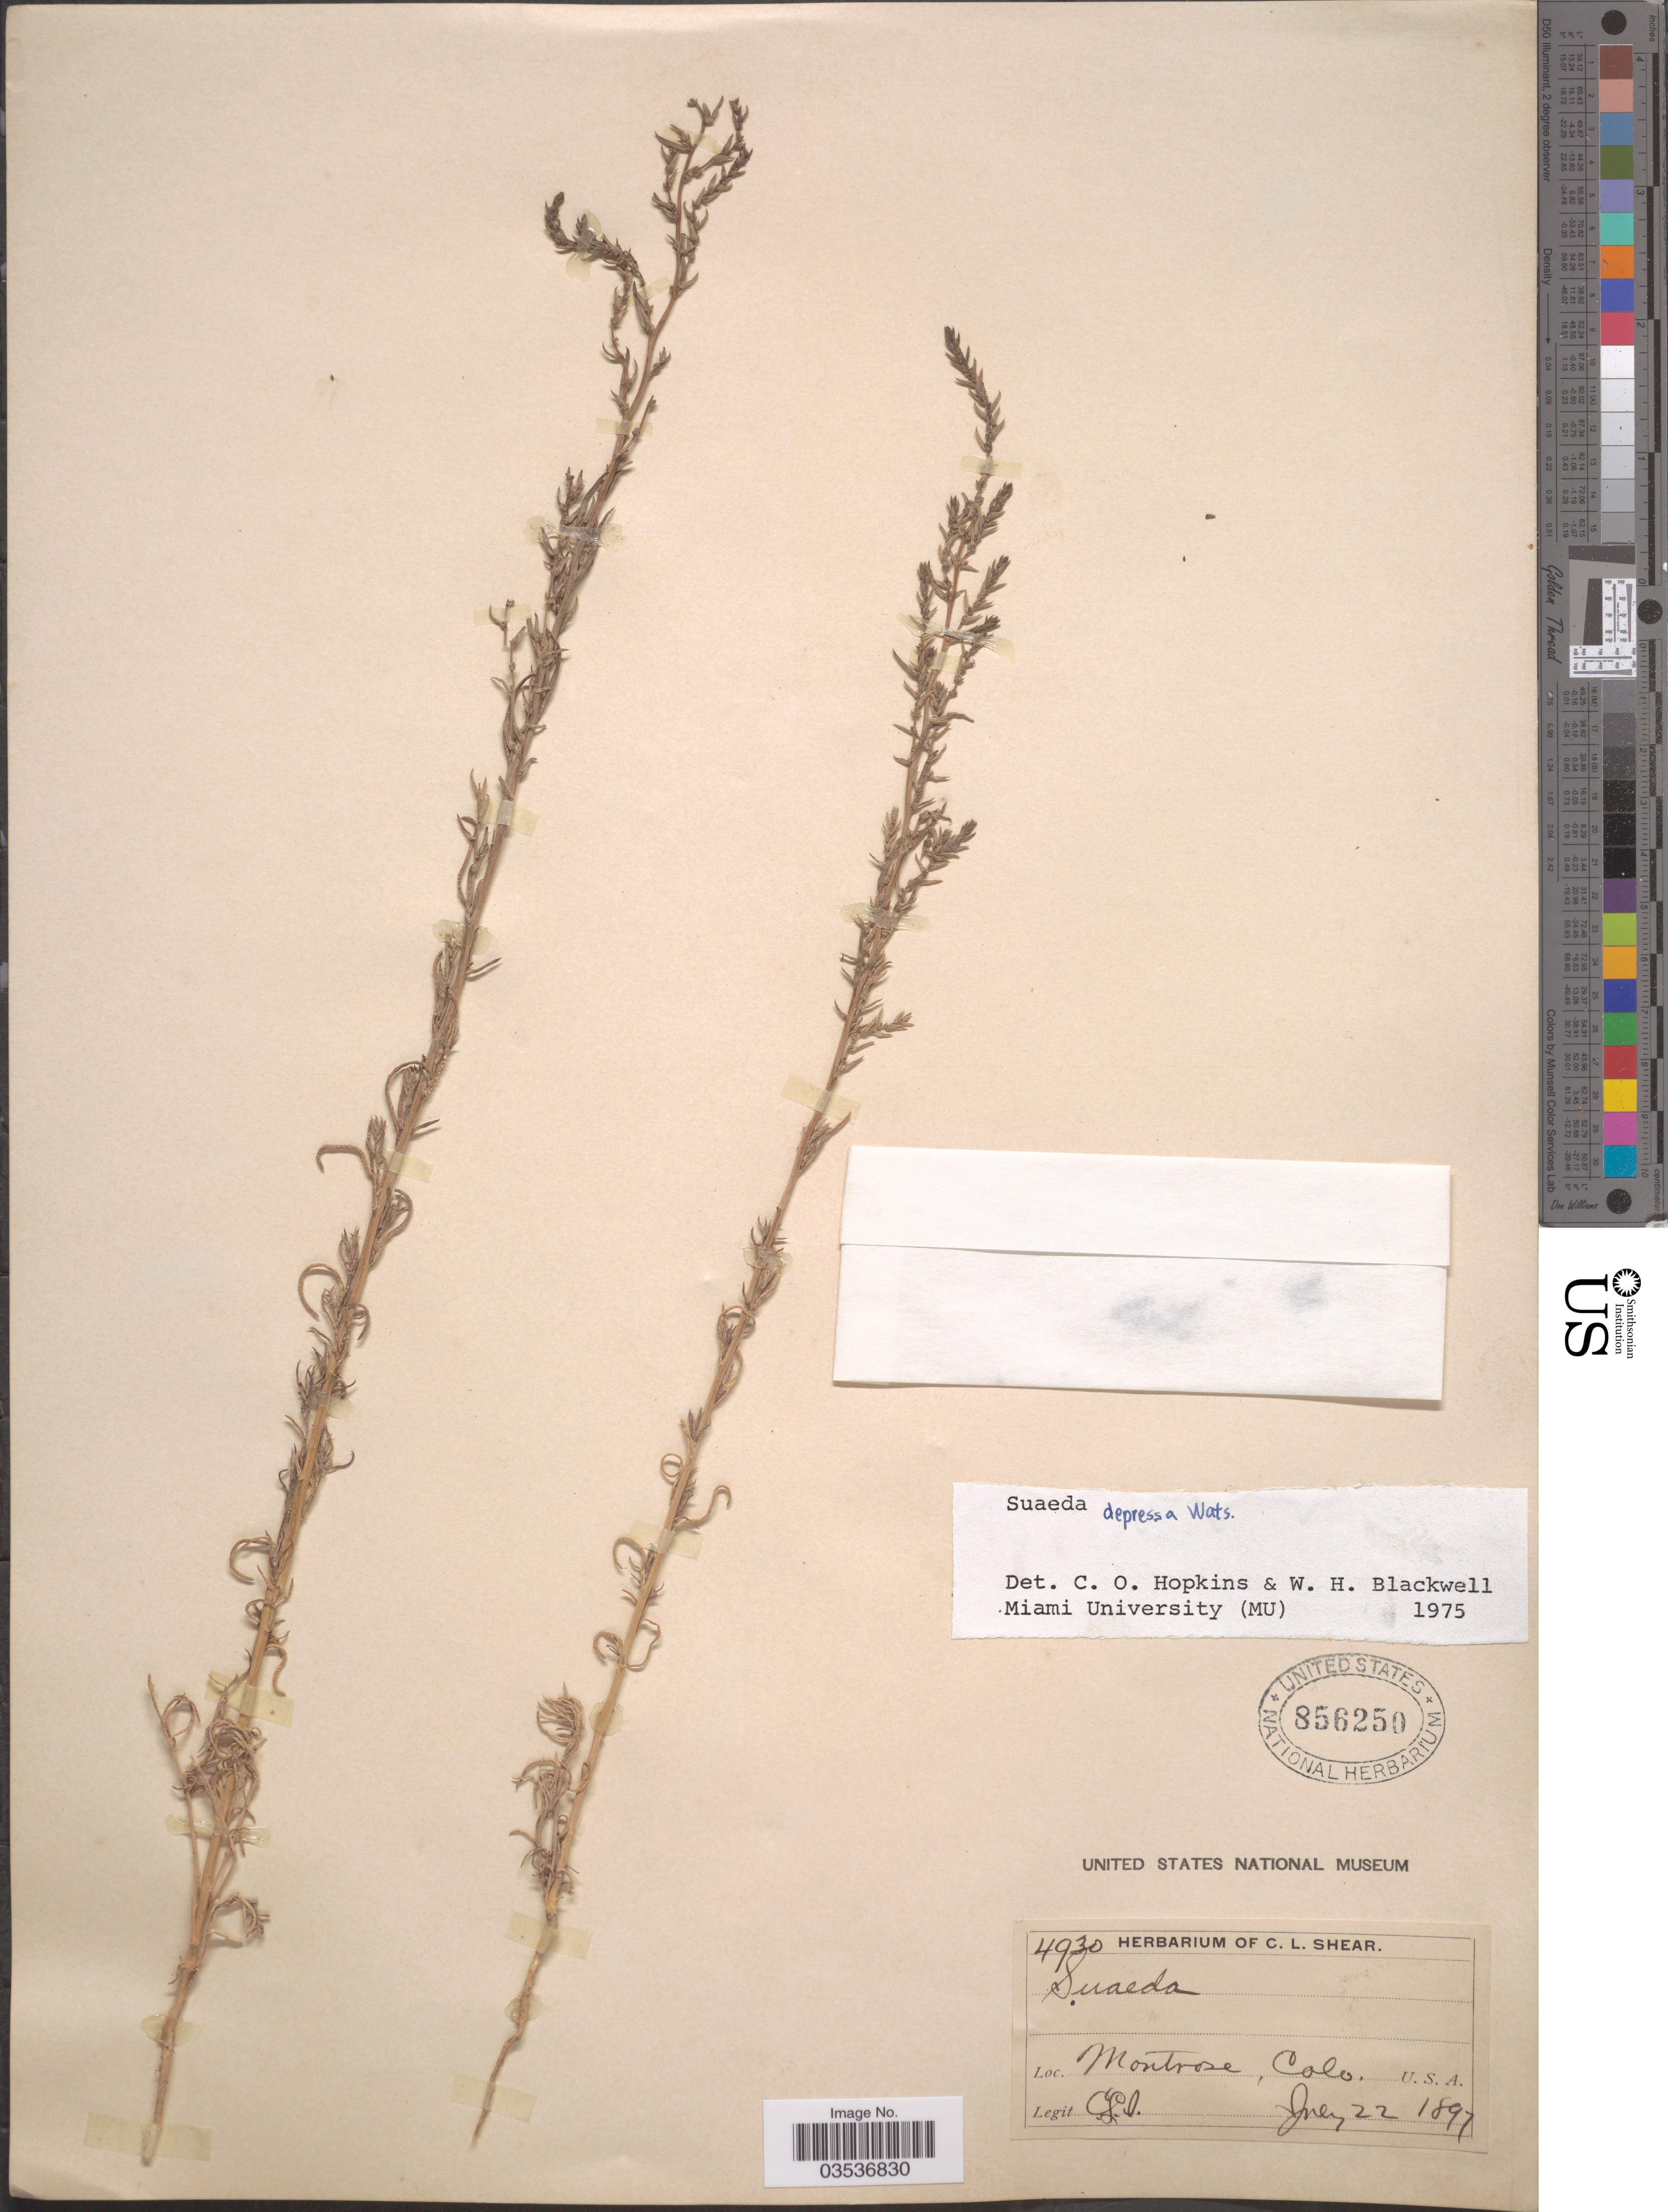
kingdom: Plantae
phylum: Tracheophyta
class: Magnoliopsida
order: Caryophyllales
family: Amaranthaceae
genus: Suaeda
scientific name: Suaeda depressa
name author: (Pursh) S. Watson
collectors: C. L. Shear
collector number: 4930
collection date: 1897-06-22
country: United States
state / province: Colorado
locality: Montrose.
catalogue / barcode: US 856250